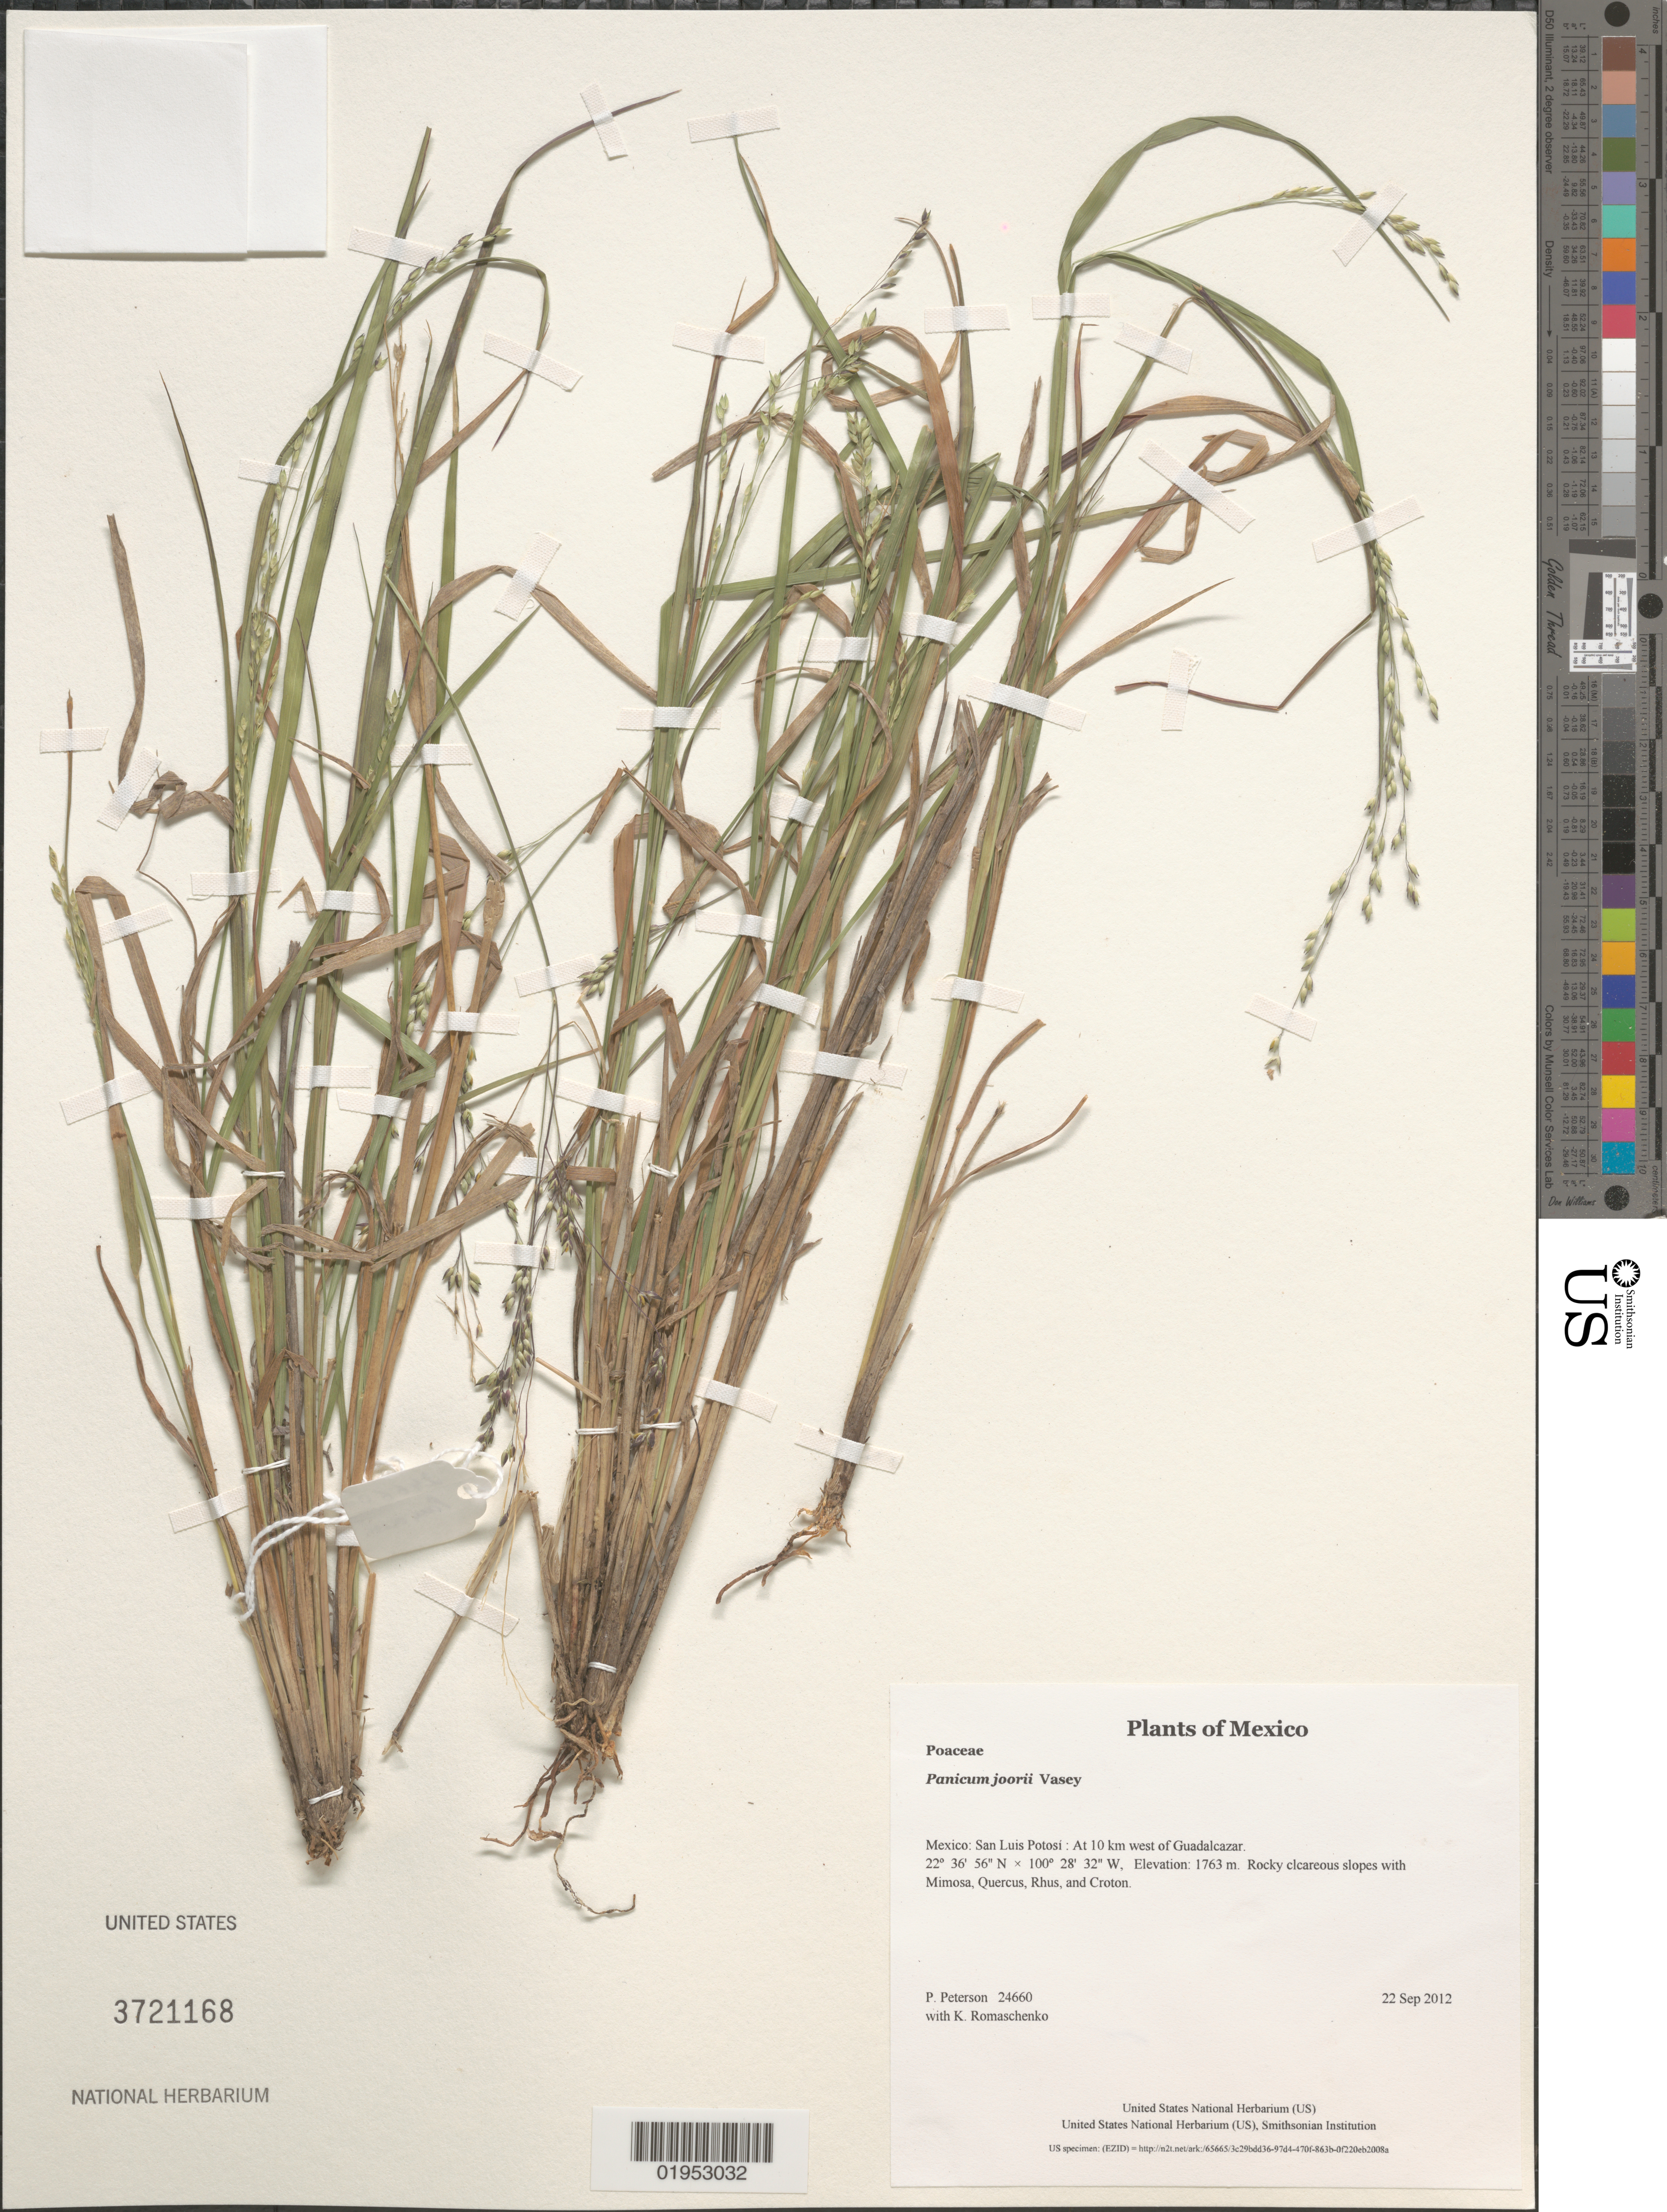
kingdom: Plantae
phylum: Tracheophyta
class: Liliopsida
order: Poales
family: Poaceae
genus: Panicum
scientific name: Panicum sp.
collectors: P. M. Peterson & K. Romaschenko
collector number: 24660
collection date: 2012-09-22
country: Mexico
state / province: San Luis Potosí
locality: At 10 km west of Guadalcazar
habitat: Rocky clcareous slopes with Mimosa, Quercus, Rhus, and Croton.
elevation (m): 1763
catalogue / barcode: US 3721168